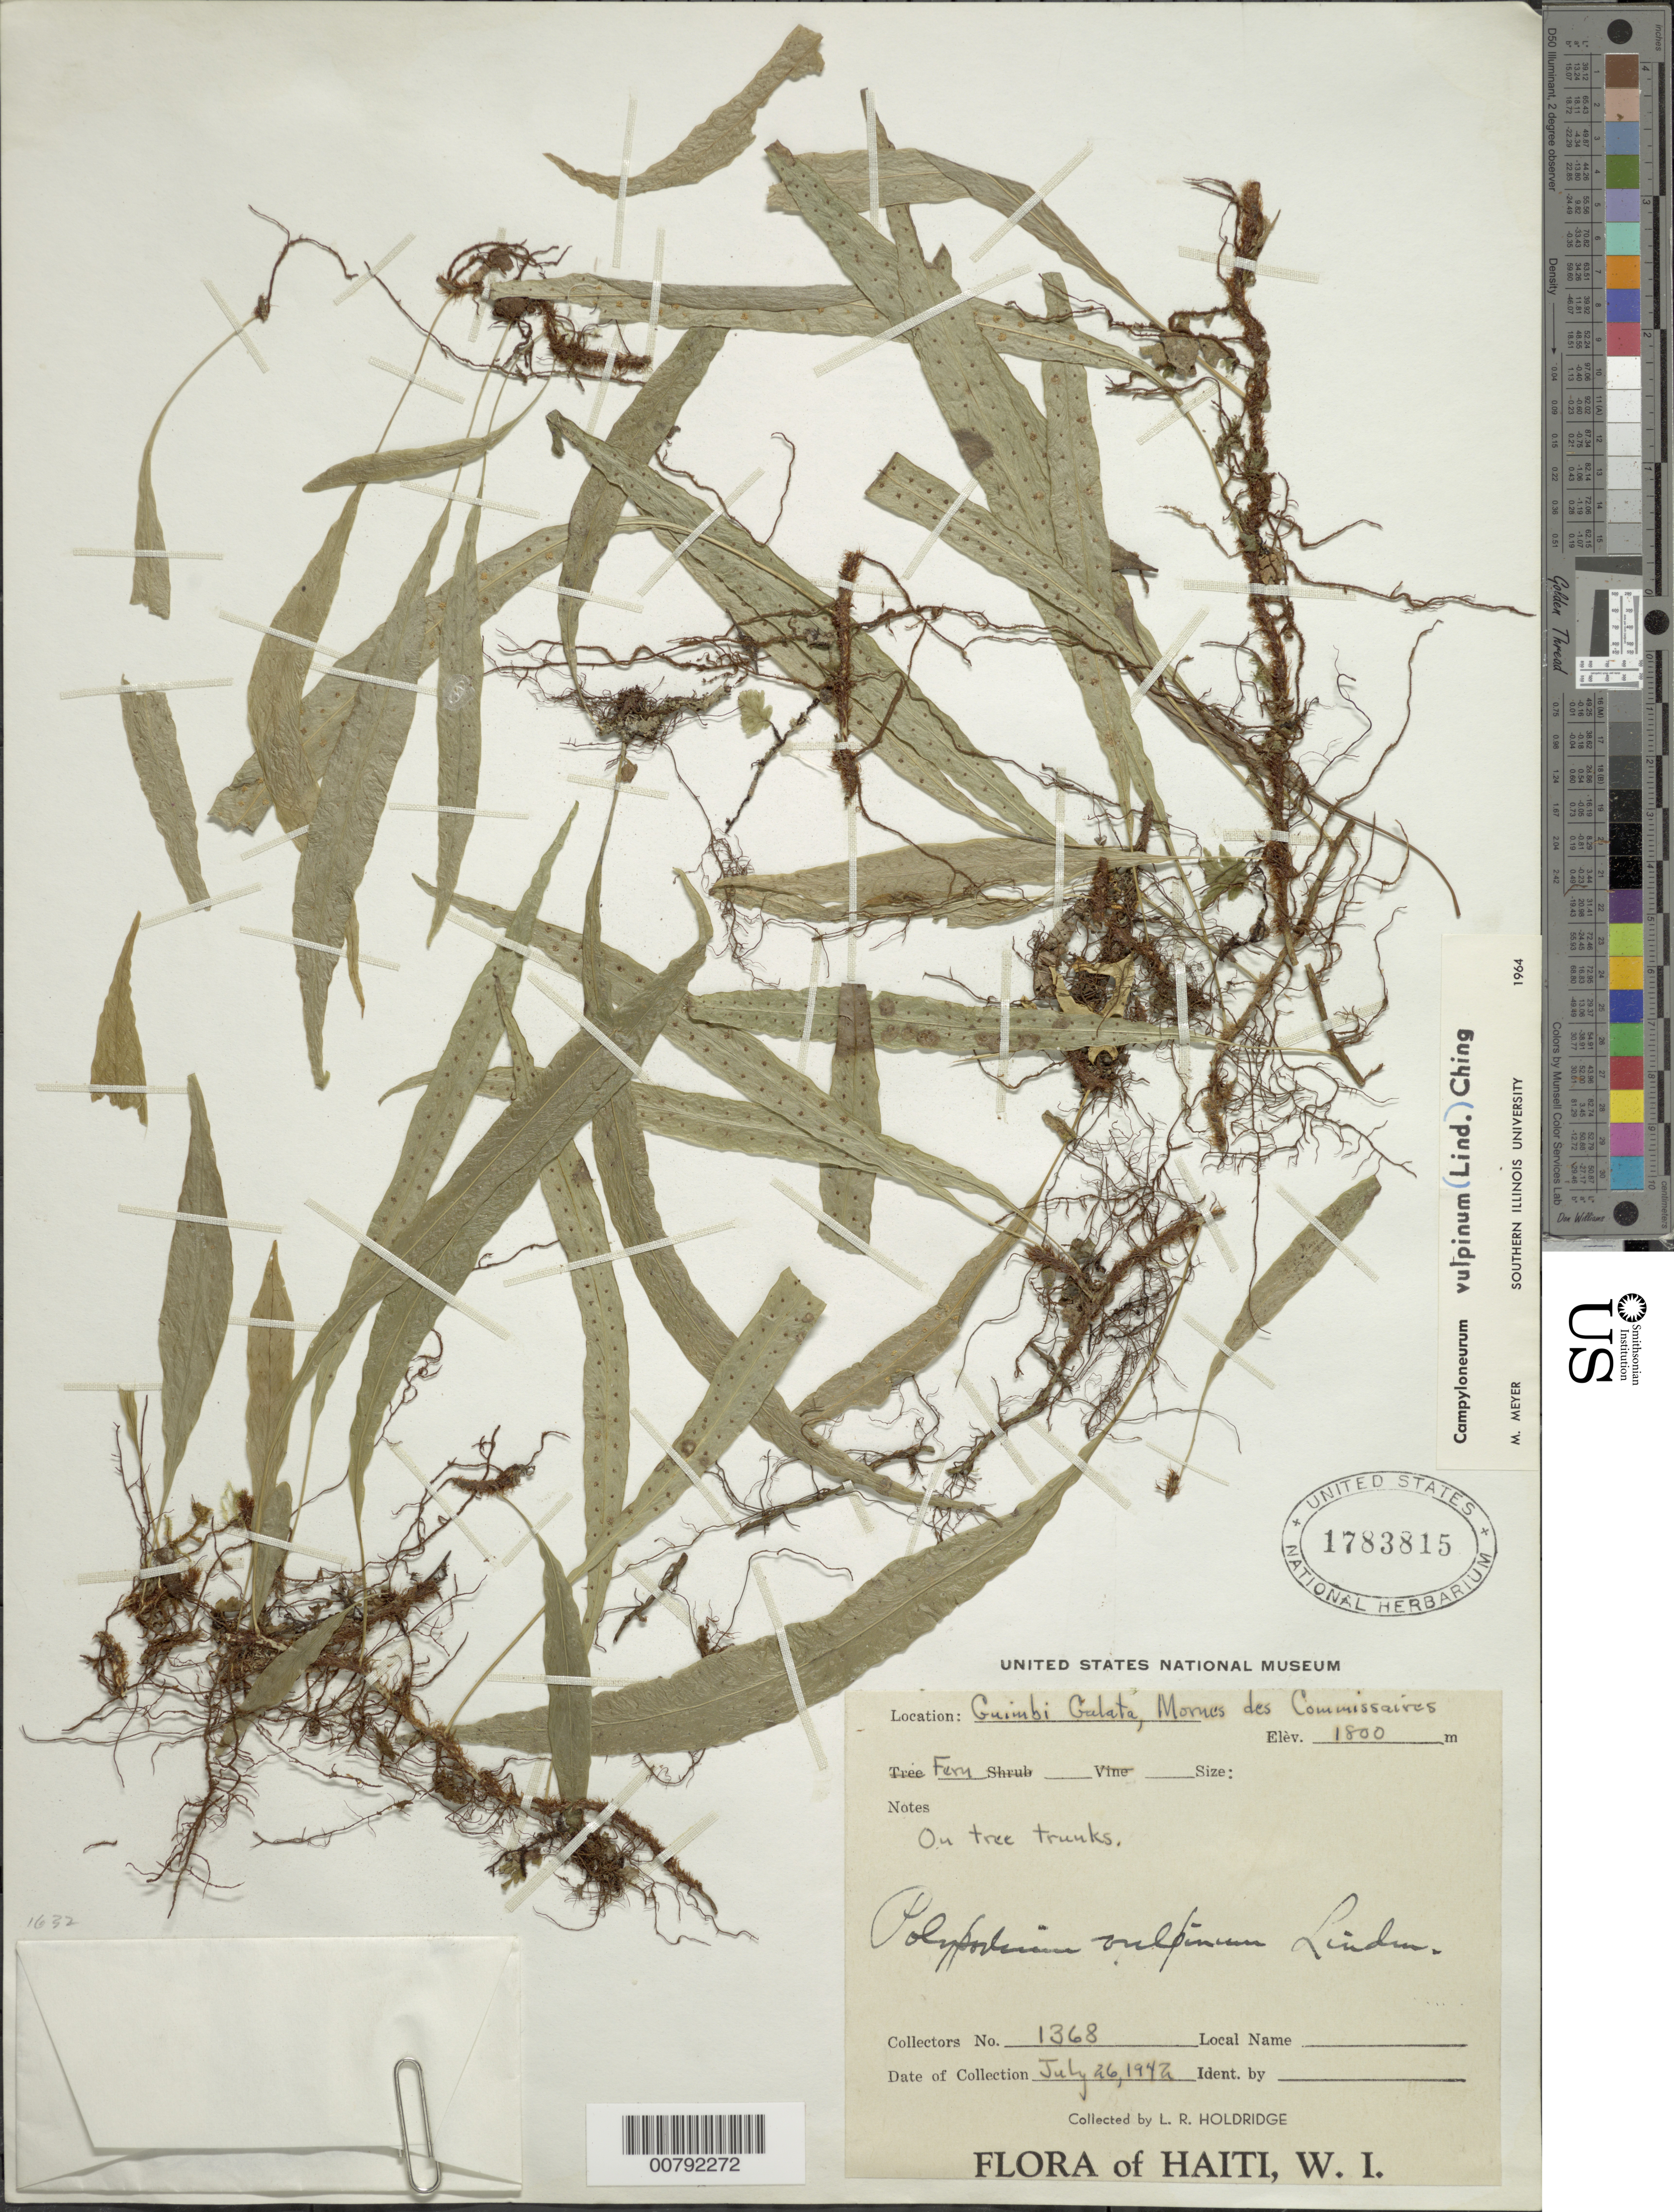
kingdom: Plantae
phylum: Tracheophyta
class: Polypodiopsida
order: Polypodiales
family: Polypodiaceae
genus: Campyloneurum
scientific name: Campyloneurum vulpinum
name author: (Lindm.) Ching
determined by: Meyer, M.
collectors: L. Holdridge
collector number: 1368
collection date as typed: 26 Jul 1942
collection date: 1942-07-26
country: Haiti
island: Hispaniola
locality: Guimbi Galata, Mornes des Commissaires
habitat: On tree trunk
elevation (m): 1800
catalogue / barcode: US 1783815